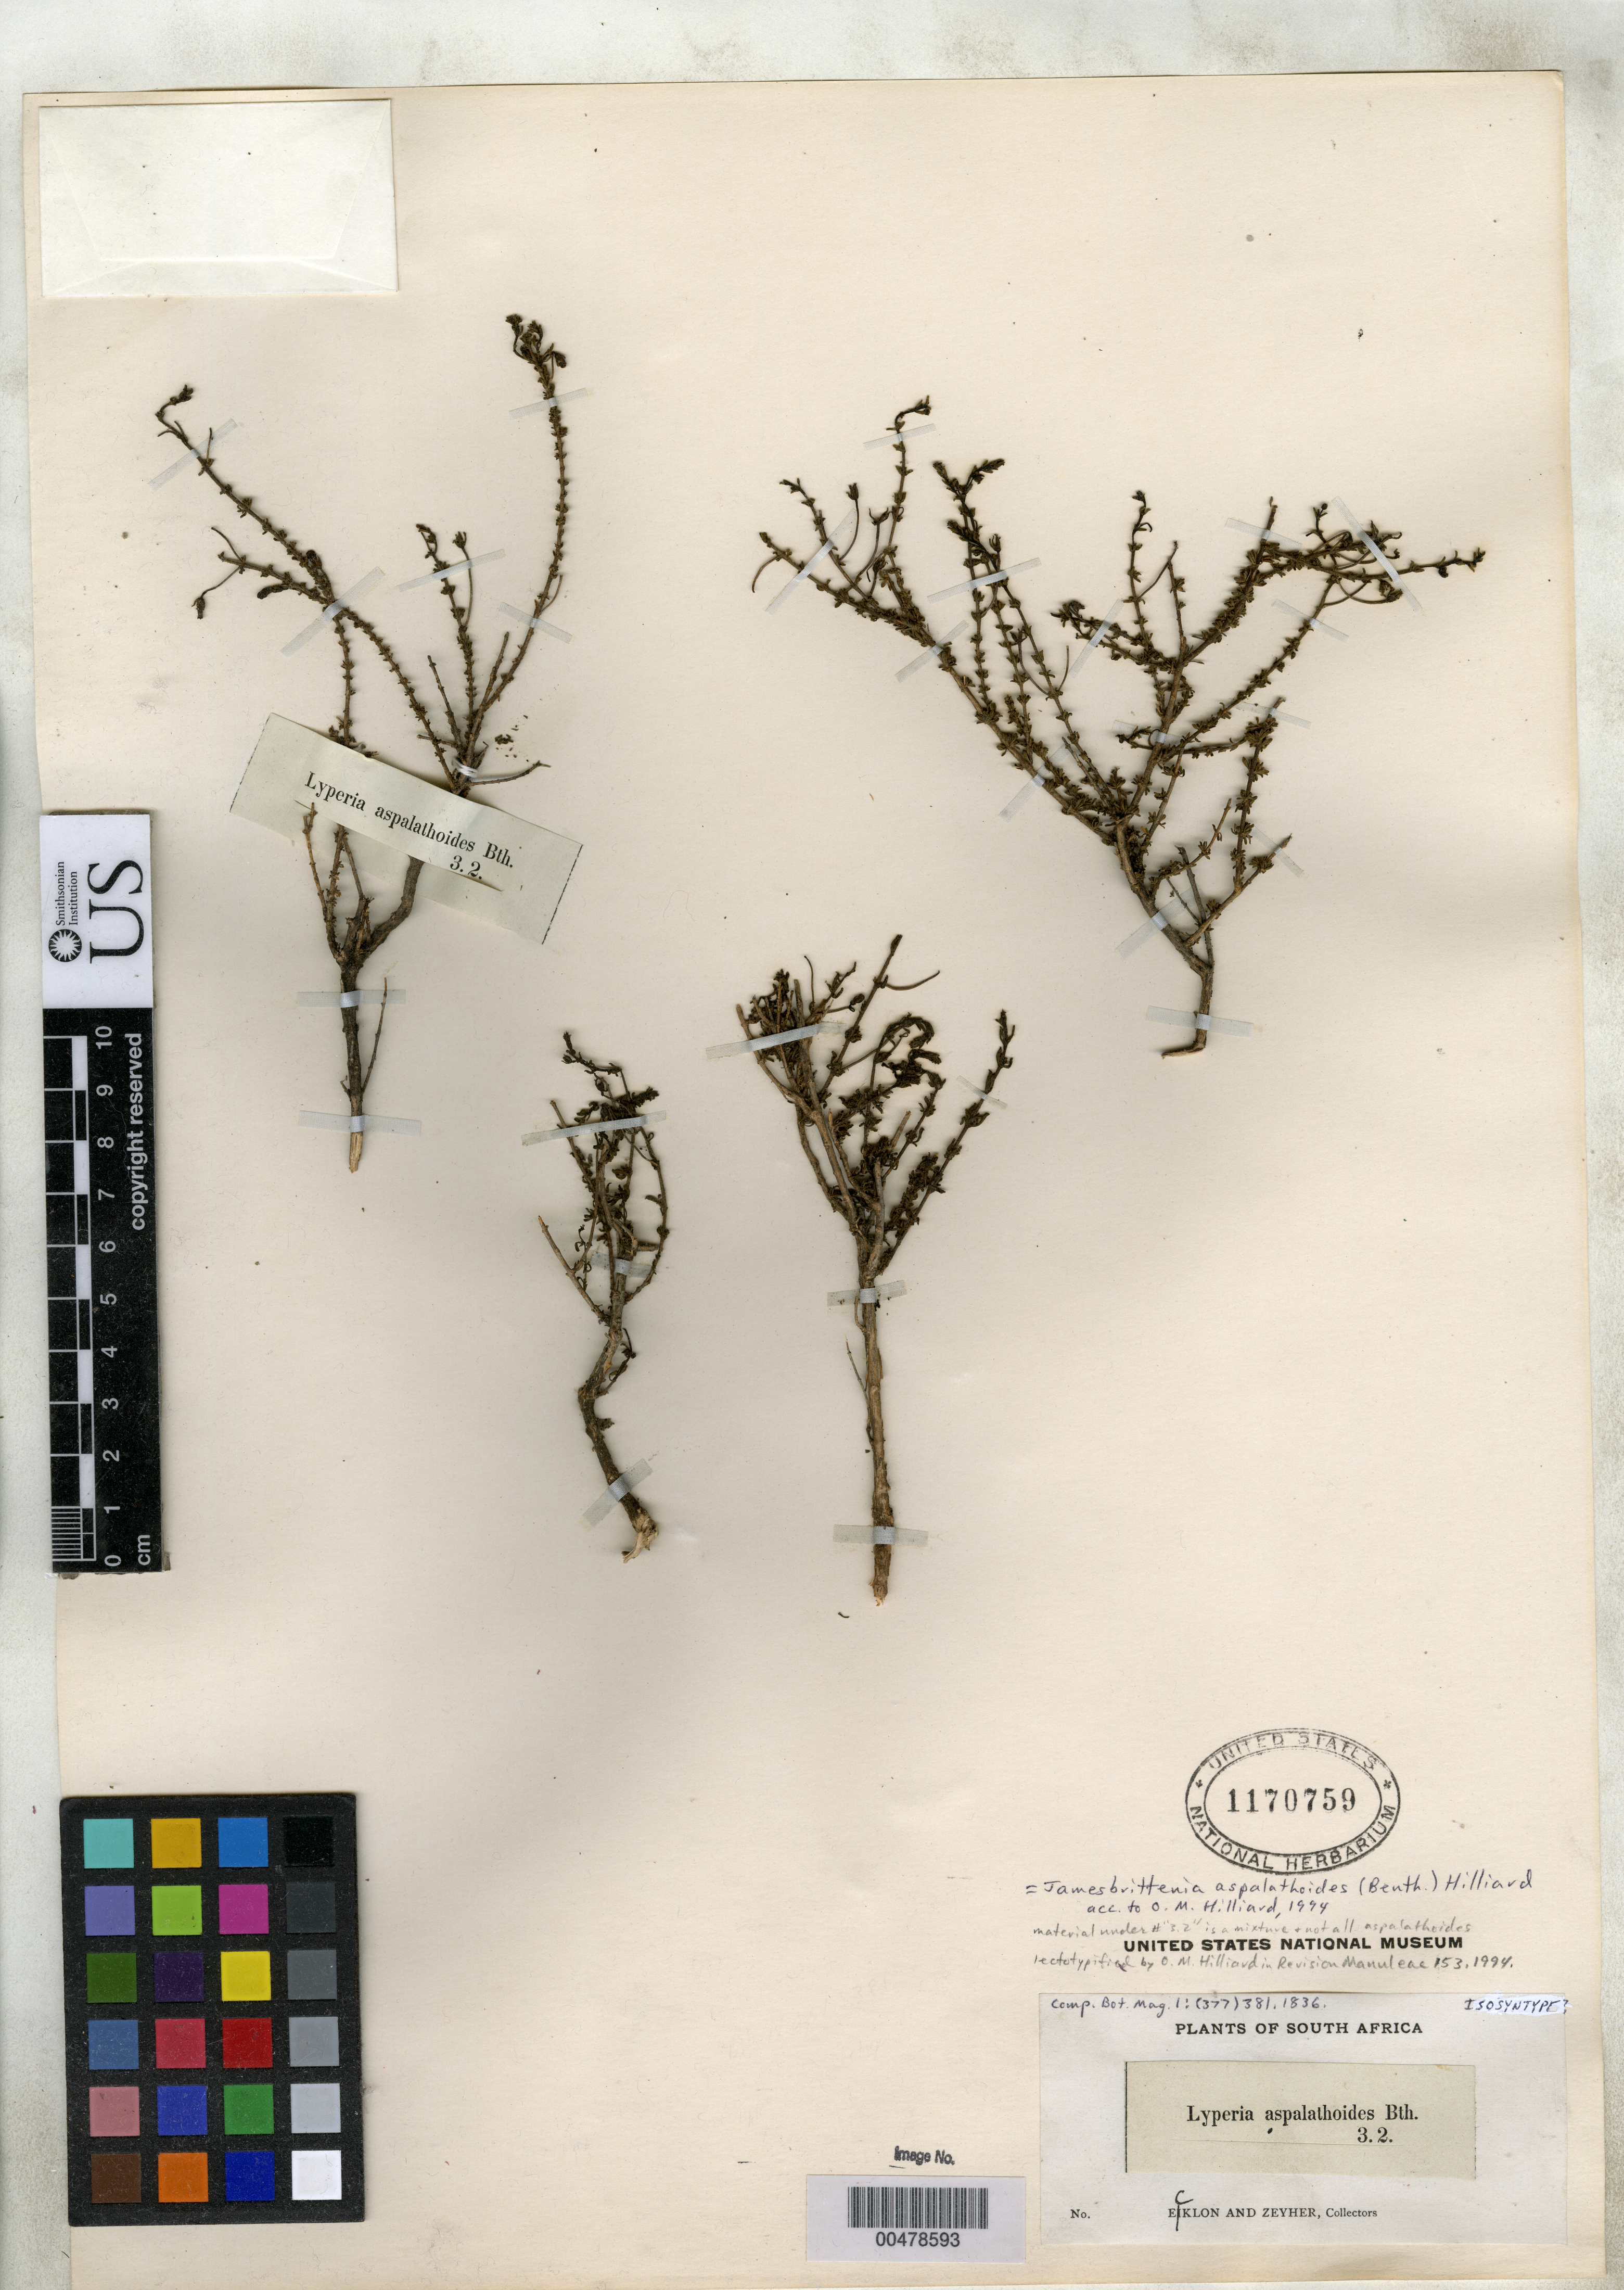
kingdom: Plantae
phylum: Tracheophyta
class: Magnoliopsida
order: Lamiales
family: Scrophulariaceae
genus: Lyperia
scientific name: Lyperia aspalathoides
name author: Benth.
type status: Isolectotype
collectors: C. F. Ecklon & C. Zeyher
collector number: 3.2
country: South Africa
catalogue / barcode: US 1170759